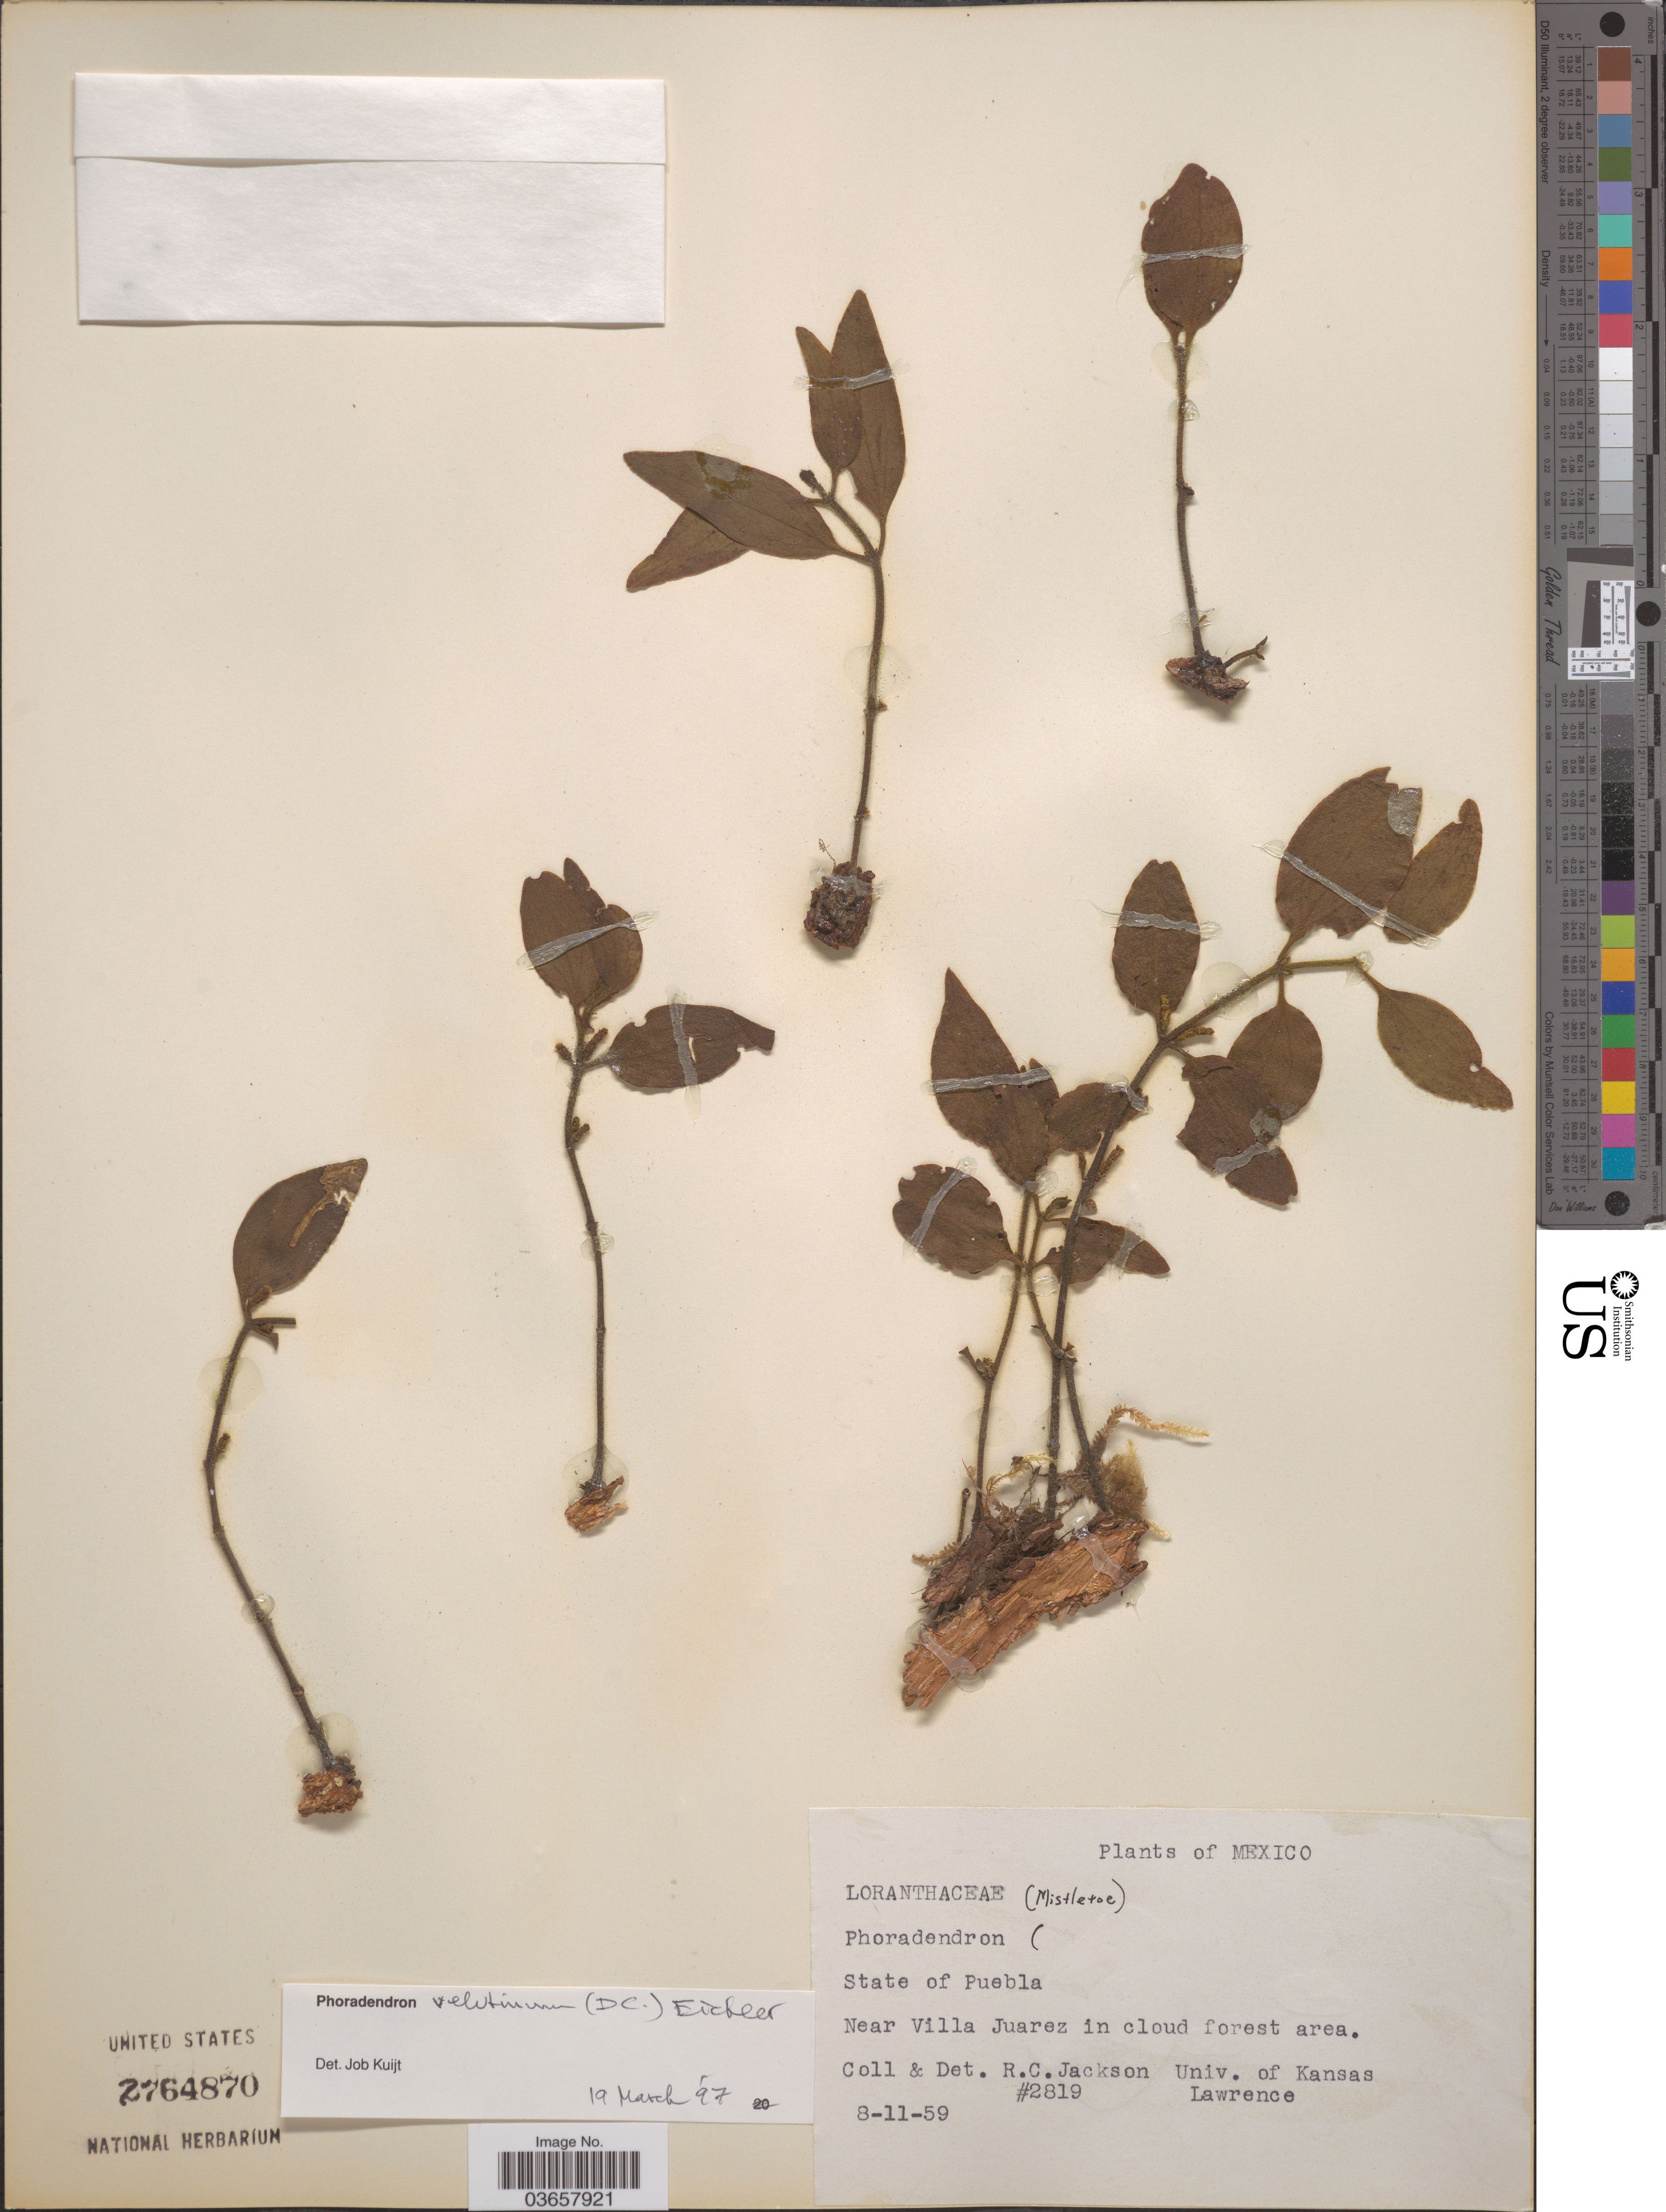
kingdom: Plantae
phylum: Tracheophyta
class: Magnoliopsida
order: Santalales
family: Viscaceae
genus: Phoradendron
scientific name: Phoradendron velutinum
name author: (DC.) Oliv.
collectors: R. C. Jackson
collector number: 2819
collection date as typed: Transcribed d/m/y: 8/11/59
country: Mexico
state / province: Puebla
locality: Near Villa Juarez in cloud forest area.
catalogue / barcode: US 2764870